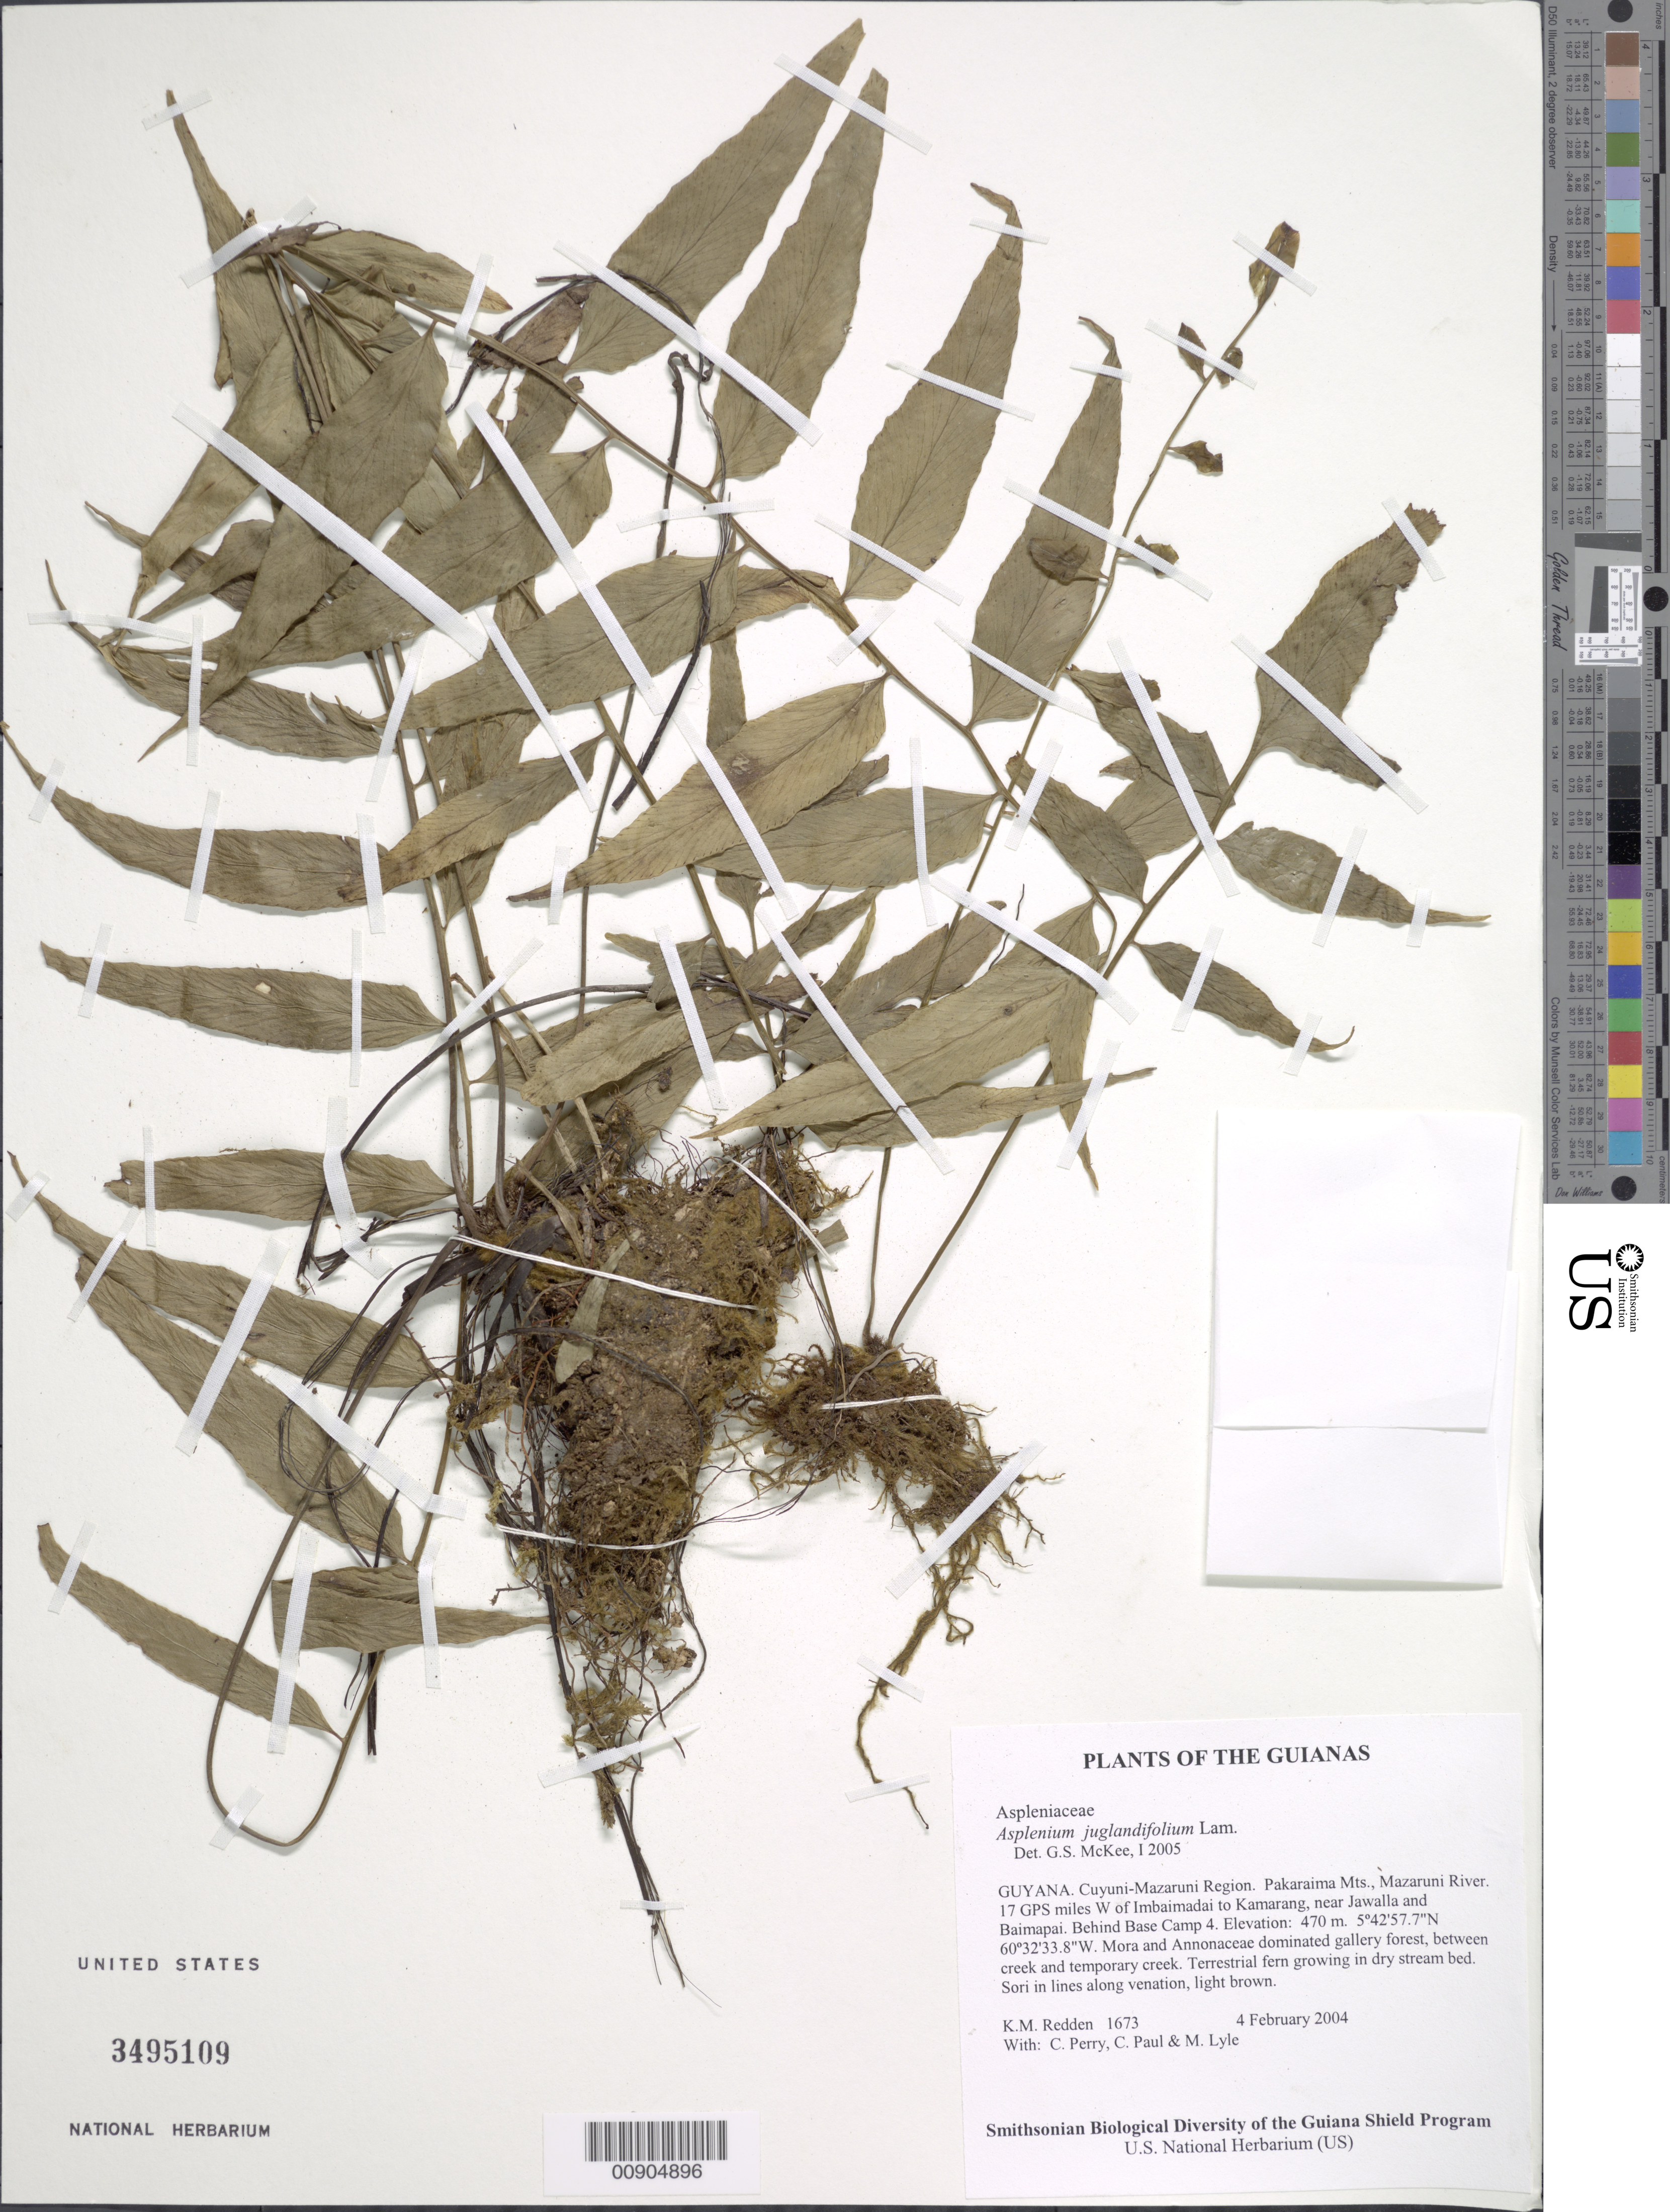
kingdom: Plantae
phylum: Tracheophyta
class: Polypodiopsida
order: Polypodiales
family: Aspleniaceae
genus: Asplenium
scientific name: Asplenium juglandifolium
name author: Lam.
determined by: McKee, G. S., (US), NMNH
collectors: K. M. Redden, C. Perry, C. Paul & M. Lyle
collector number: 1673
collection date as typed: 4 February 2004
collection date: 2004-02-04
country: Guyana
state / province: Cuyuni-Mazaruni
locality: Pakaraima Mts., Mazaruni River. 17 GPS miles W of Imbaimadai to Kamarang, near Jawalla and Baimapai. Behind Base Camp 4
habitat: Mora and Annonaceae dominated gallery forest, between creek and temporary creek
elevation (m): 470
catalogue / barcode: US 3495109